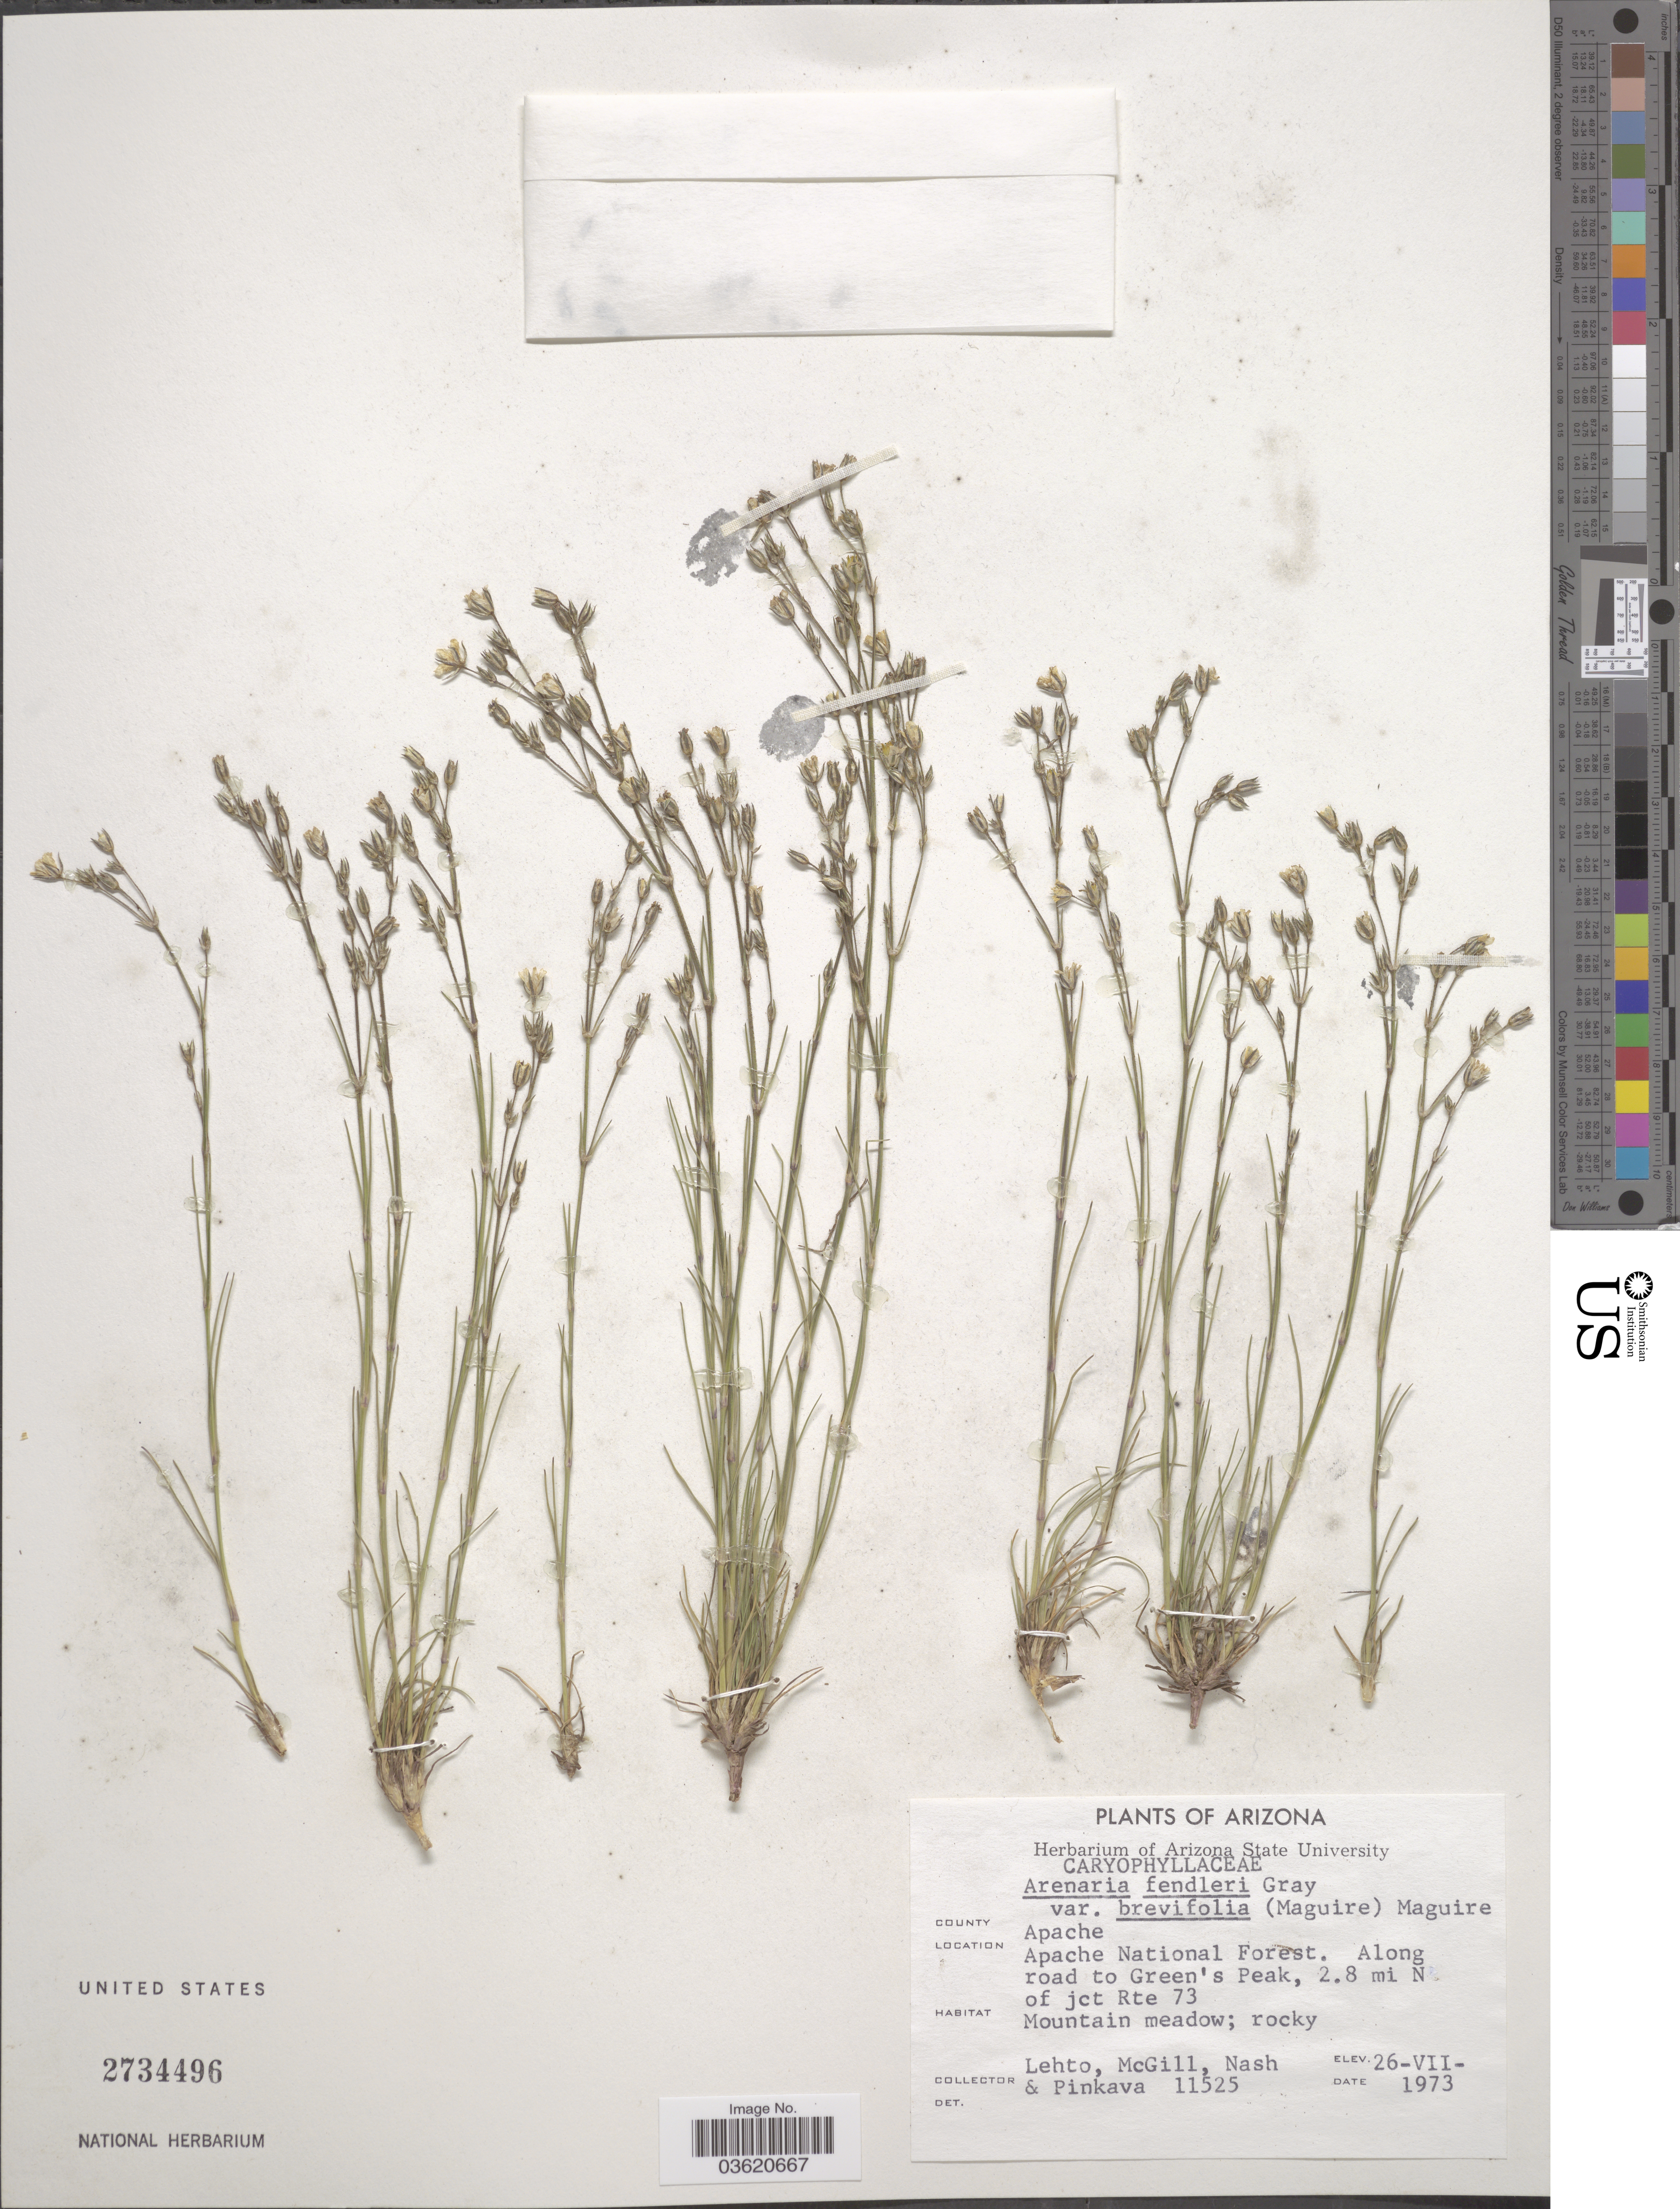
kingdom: Plantae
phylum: Tracheophyta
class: Magnoliopsida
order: Caryophyllales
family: Caryophyllaceae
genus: Eremogone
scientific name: Eremogone fendleri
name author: (A. Gray) Ikonn.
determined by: U.S. National Herbarium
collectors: -. Lehto, -. McGill, -- Nash & -. Pinkava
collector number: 11525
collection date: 1973-07-26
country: United States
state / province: Arizona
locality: County Apache. Apache National Forest. Along road to Green's Peak, 2.8 mi N of jct Rte 73.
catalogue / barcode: US 2734496